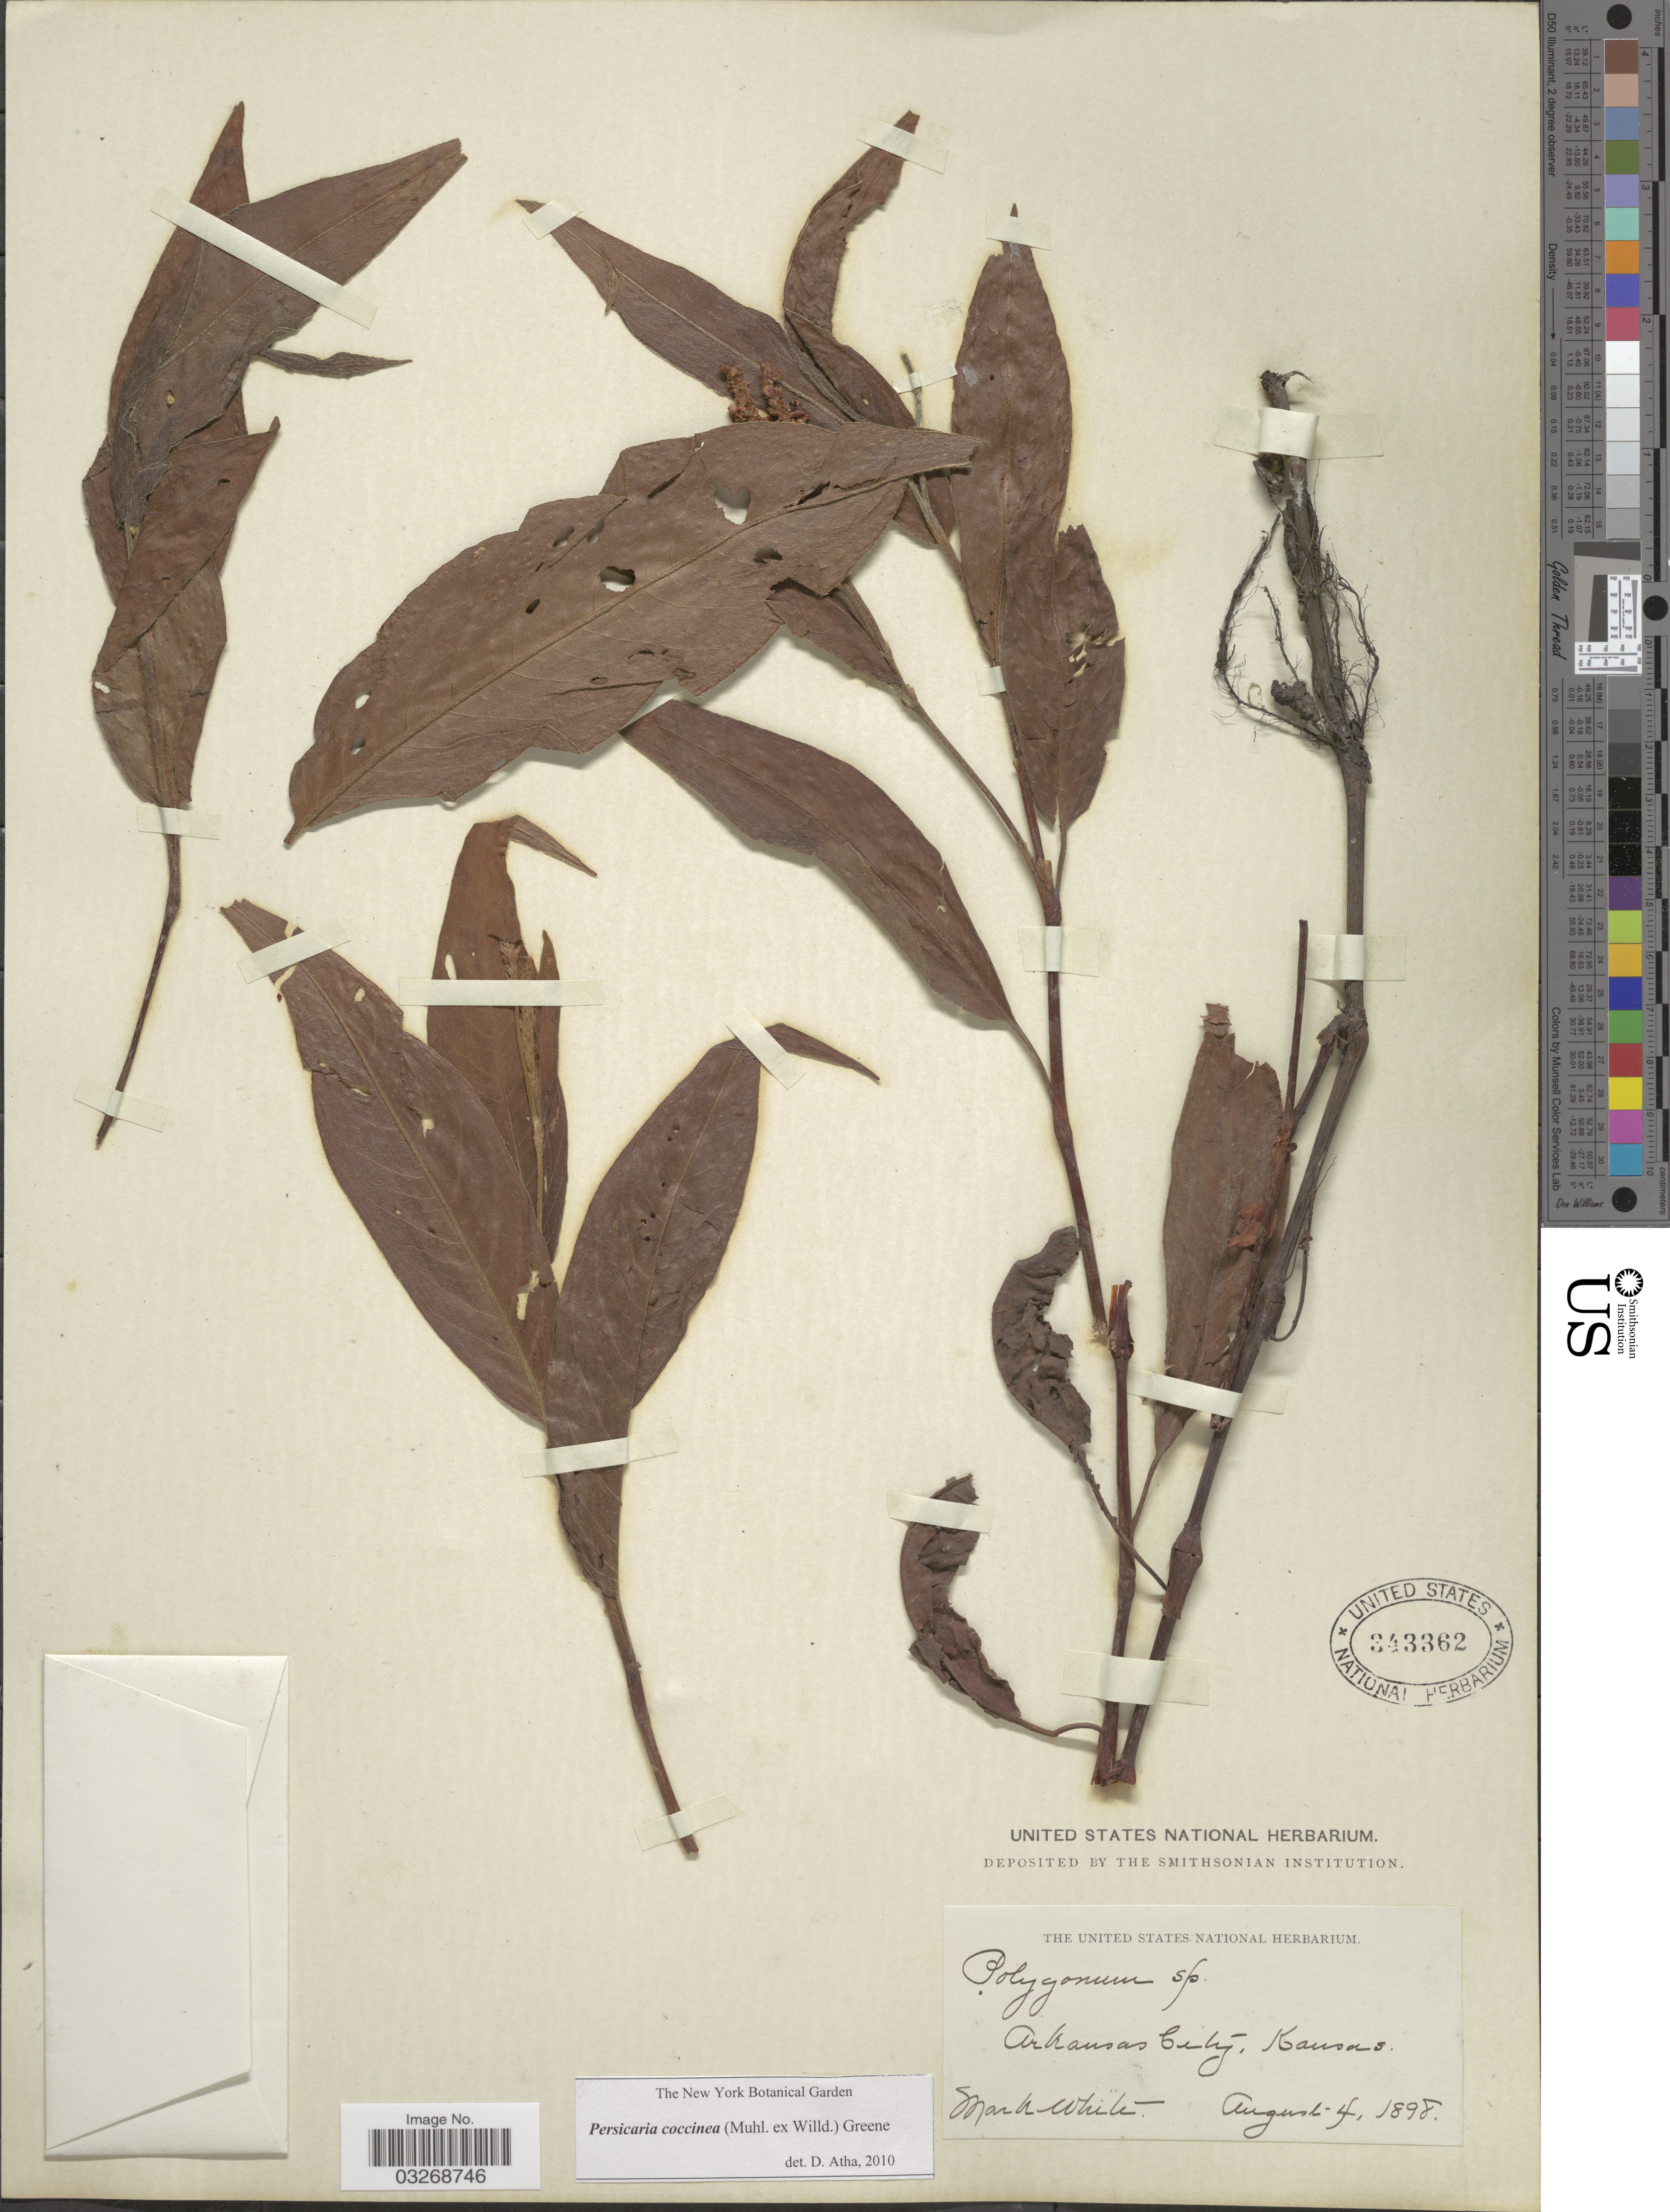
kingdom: Plantae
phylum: Tracheophyta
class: Magnoliopsida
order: Caryophyllales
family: Polygonaceae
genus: Persicaria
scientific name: Persicaria coccinea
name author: (Muhl. ex Willd.) Greene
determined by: Atha, D. E.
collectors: M. White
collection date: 1898-08-04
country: United States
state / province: Kansas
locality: Arkansas City.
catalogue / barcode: US 343362